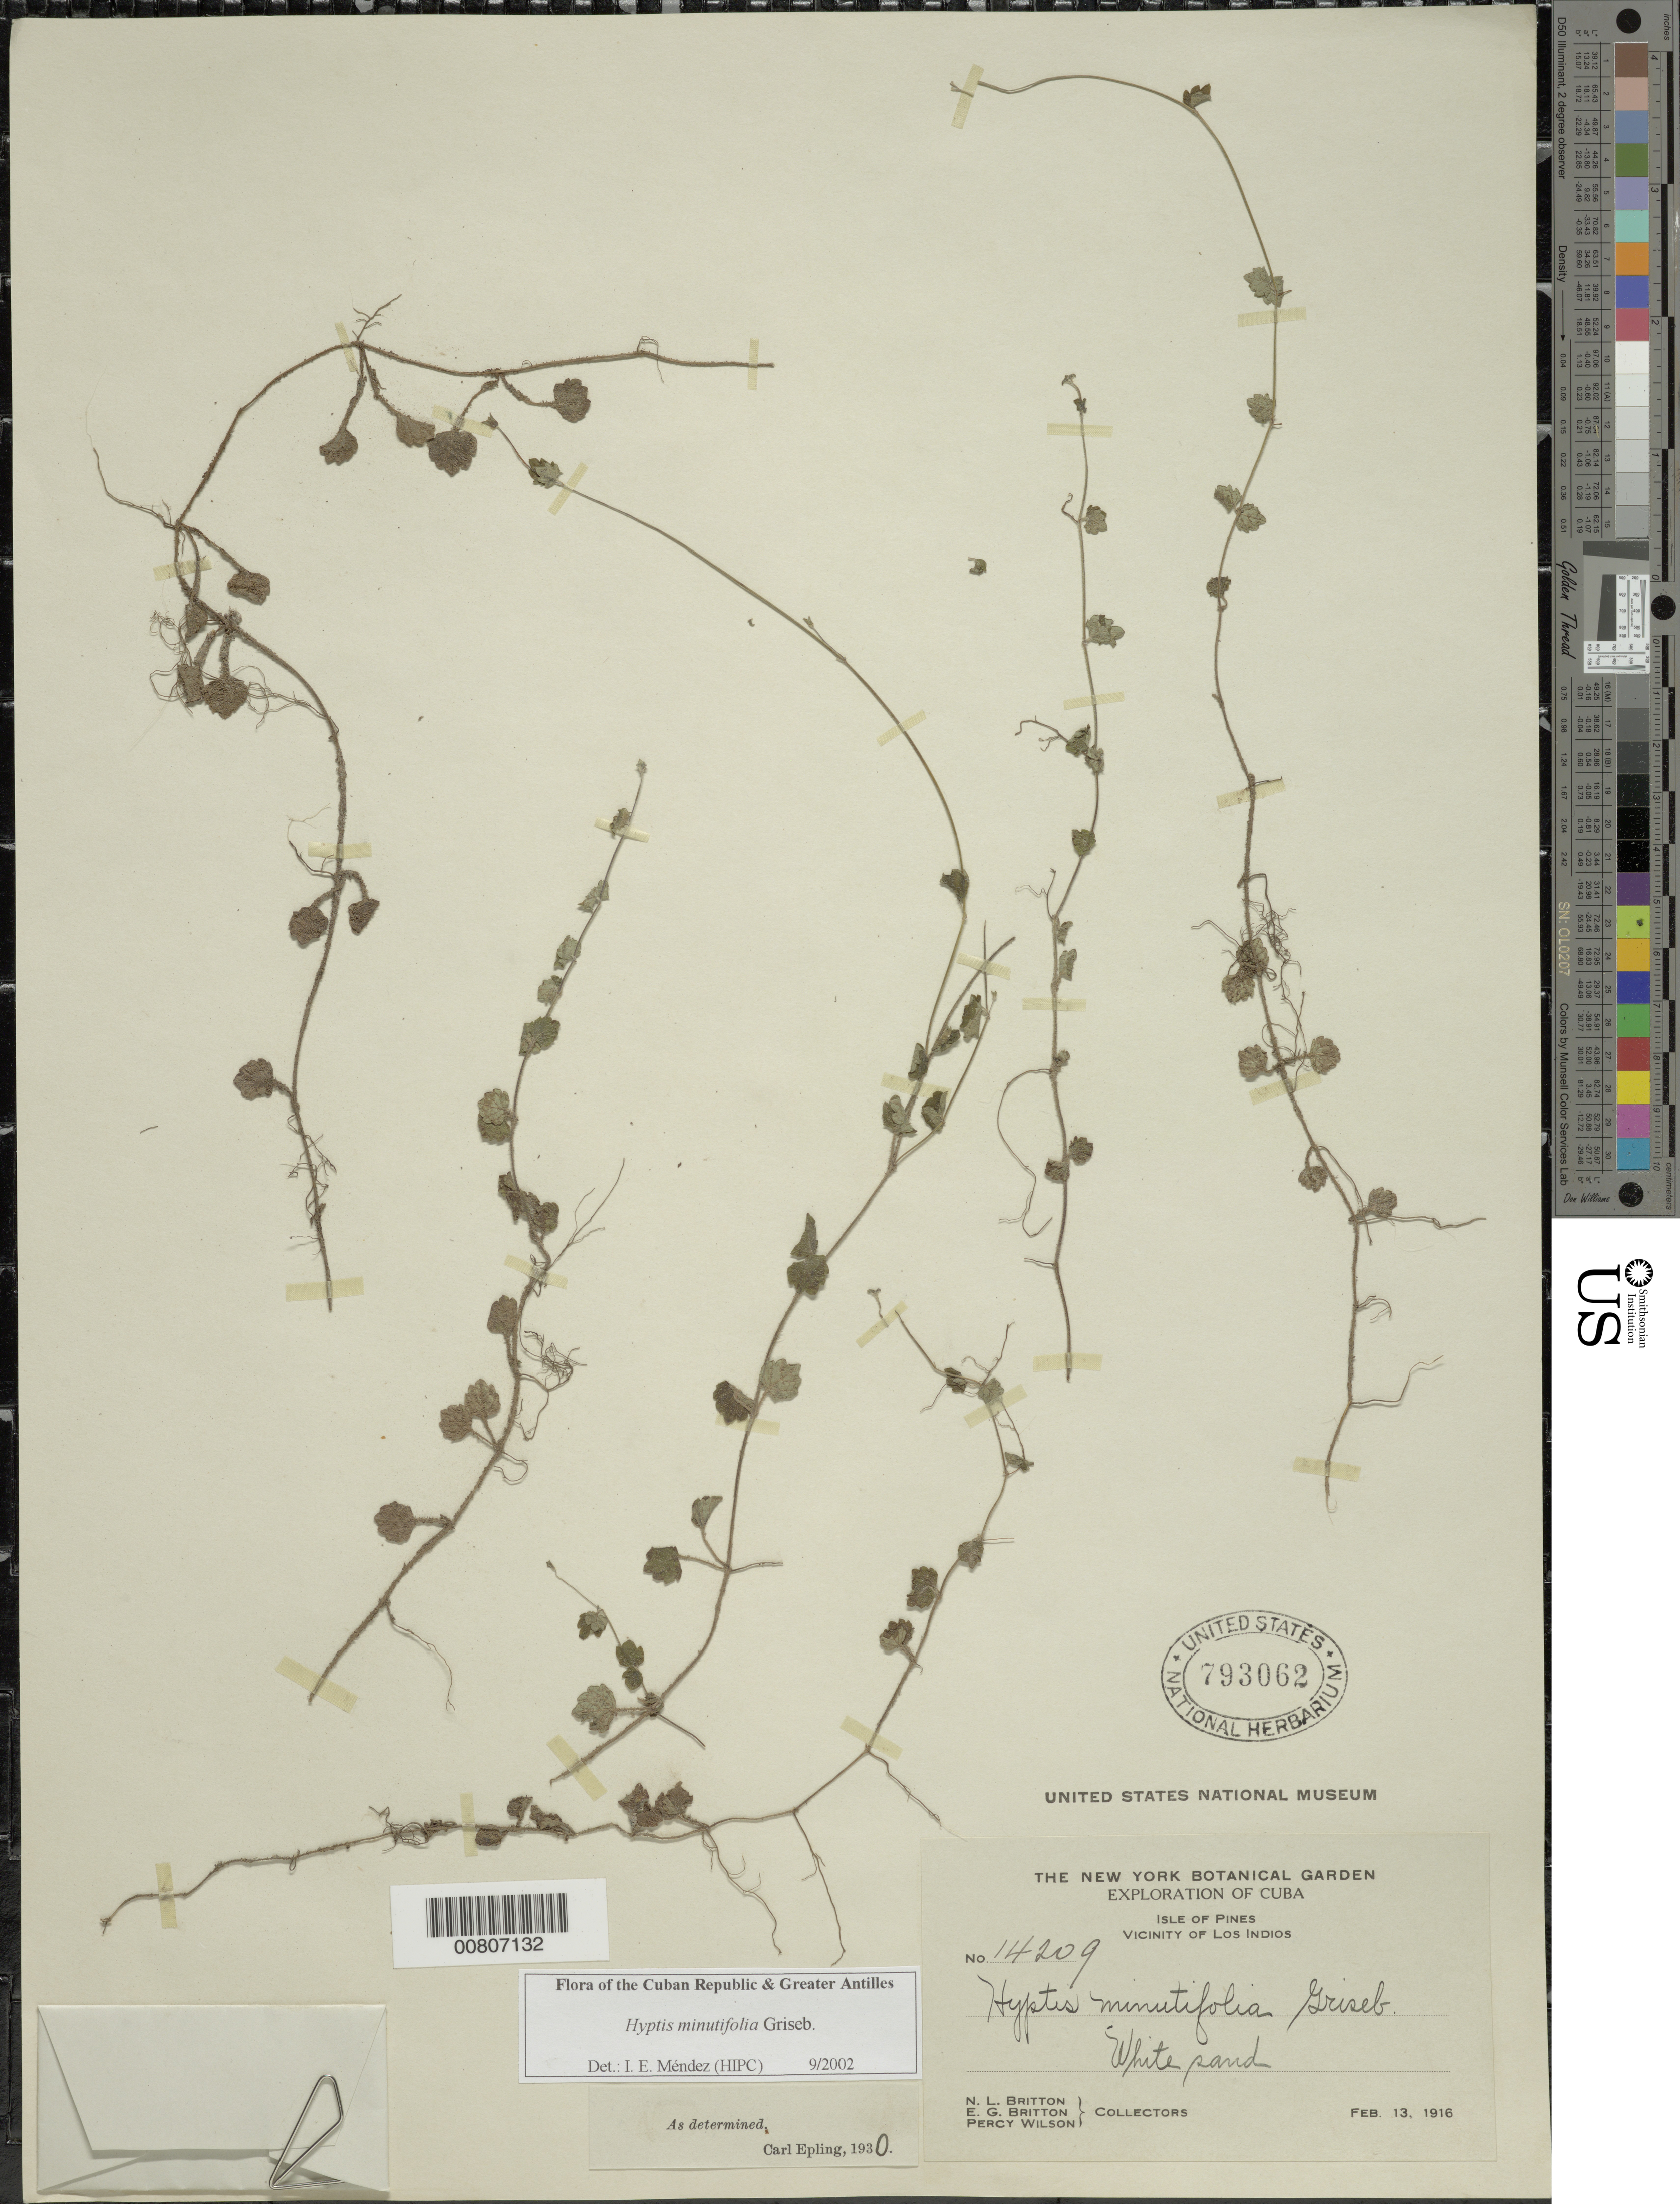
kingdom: Plantae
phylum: Tracheophyta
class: Magnoliopsida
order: Lamiales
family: Lamiaceae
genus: Hyptis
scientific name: Hyptis minutifolia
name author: Griseb.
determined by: Méndez, Isidro E., (HIPC)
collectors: N. Britton, E. G. Britton & P. Wilson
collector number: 14209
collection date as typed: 13 Feb 1916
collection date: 1916-02-13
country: Cuba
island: Isla de la Juventud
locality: Isle of Pines, vicinity of Los Indios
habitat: White sand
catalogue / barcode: US 793062